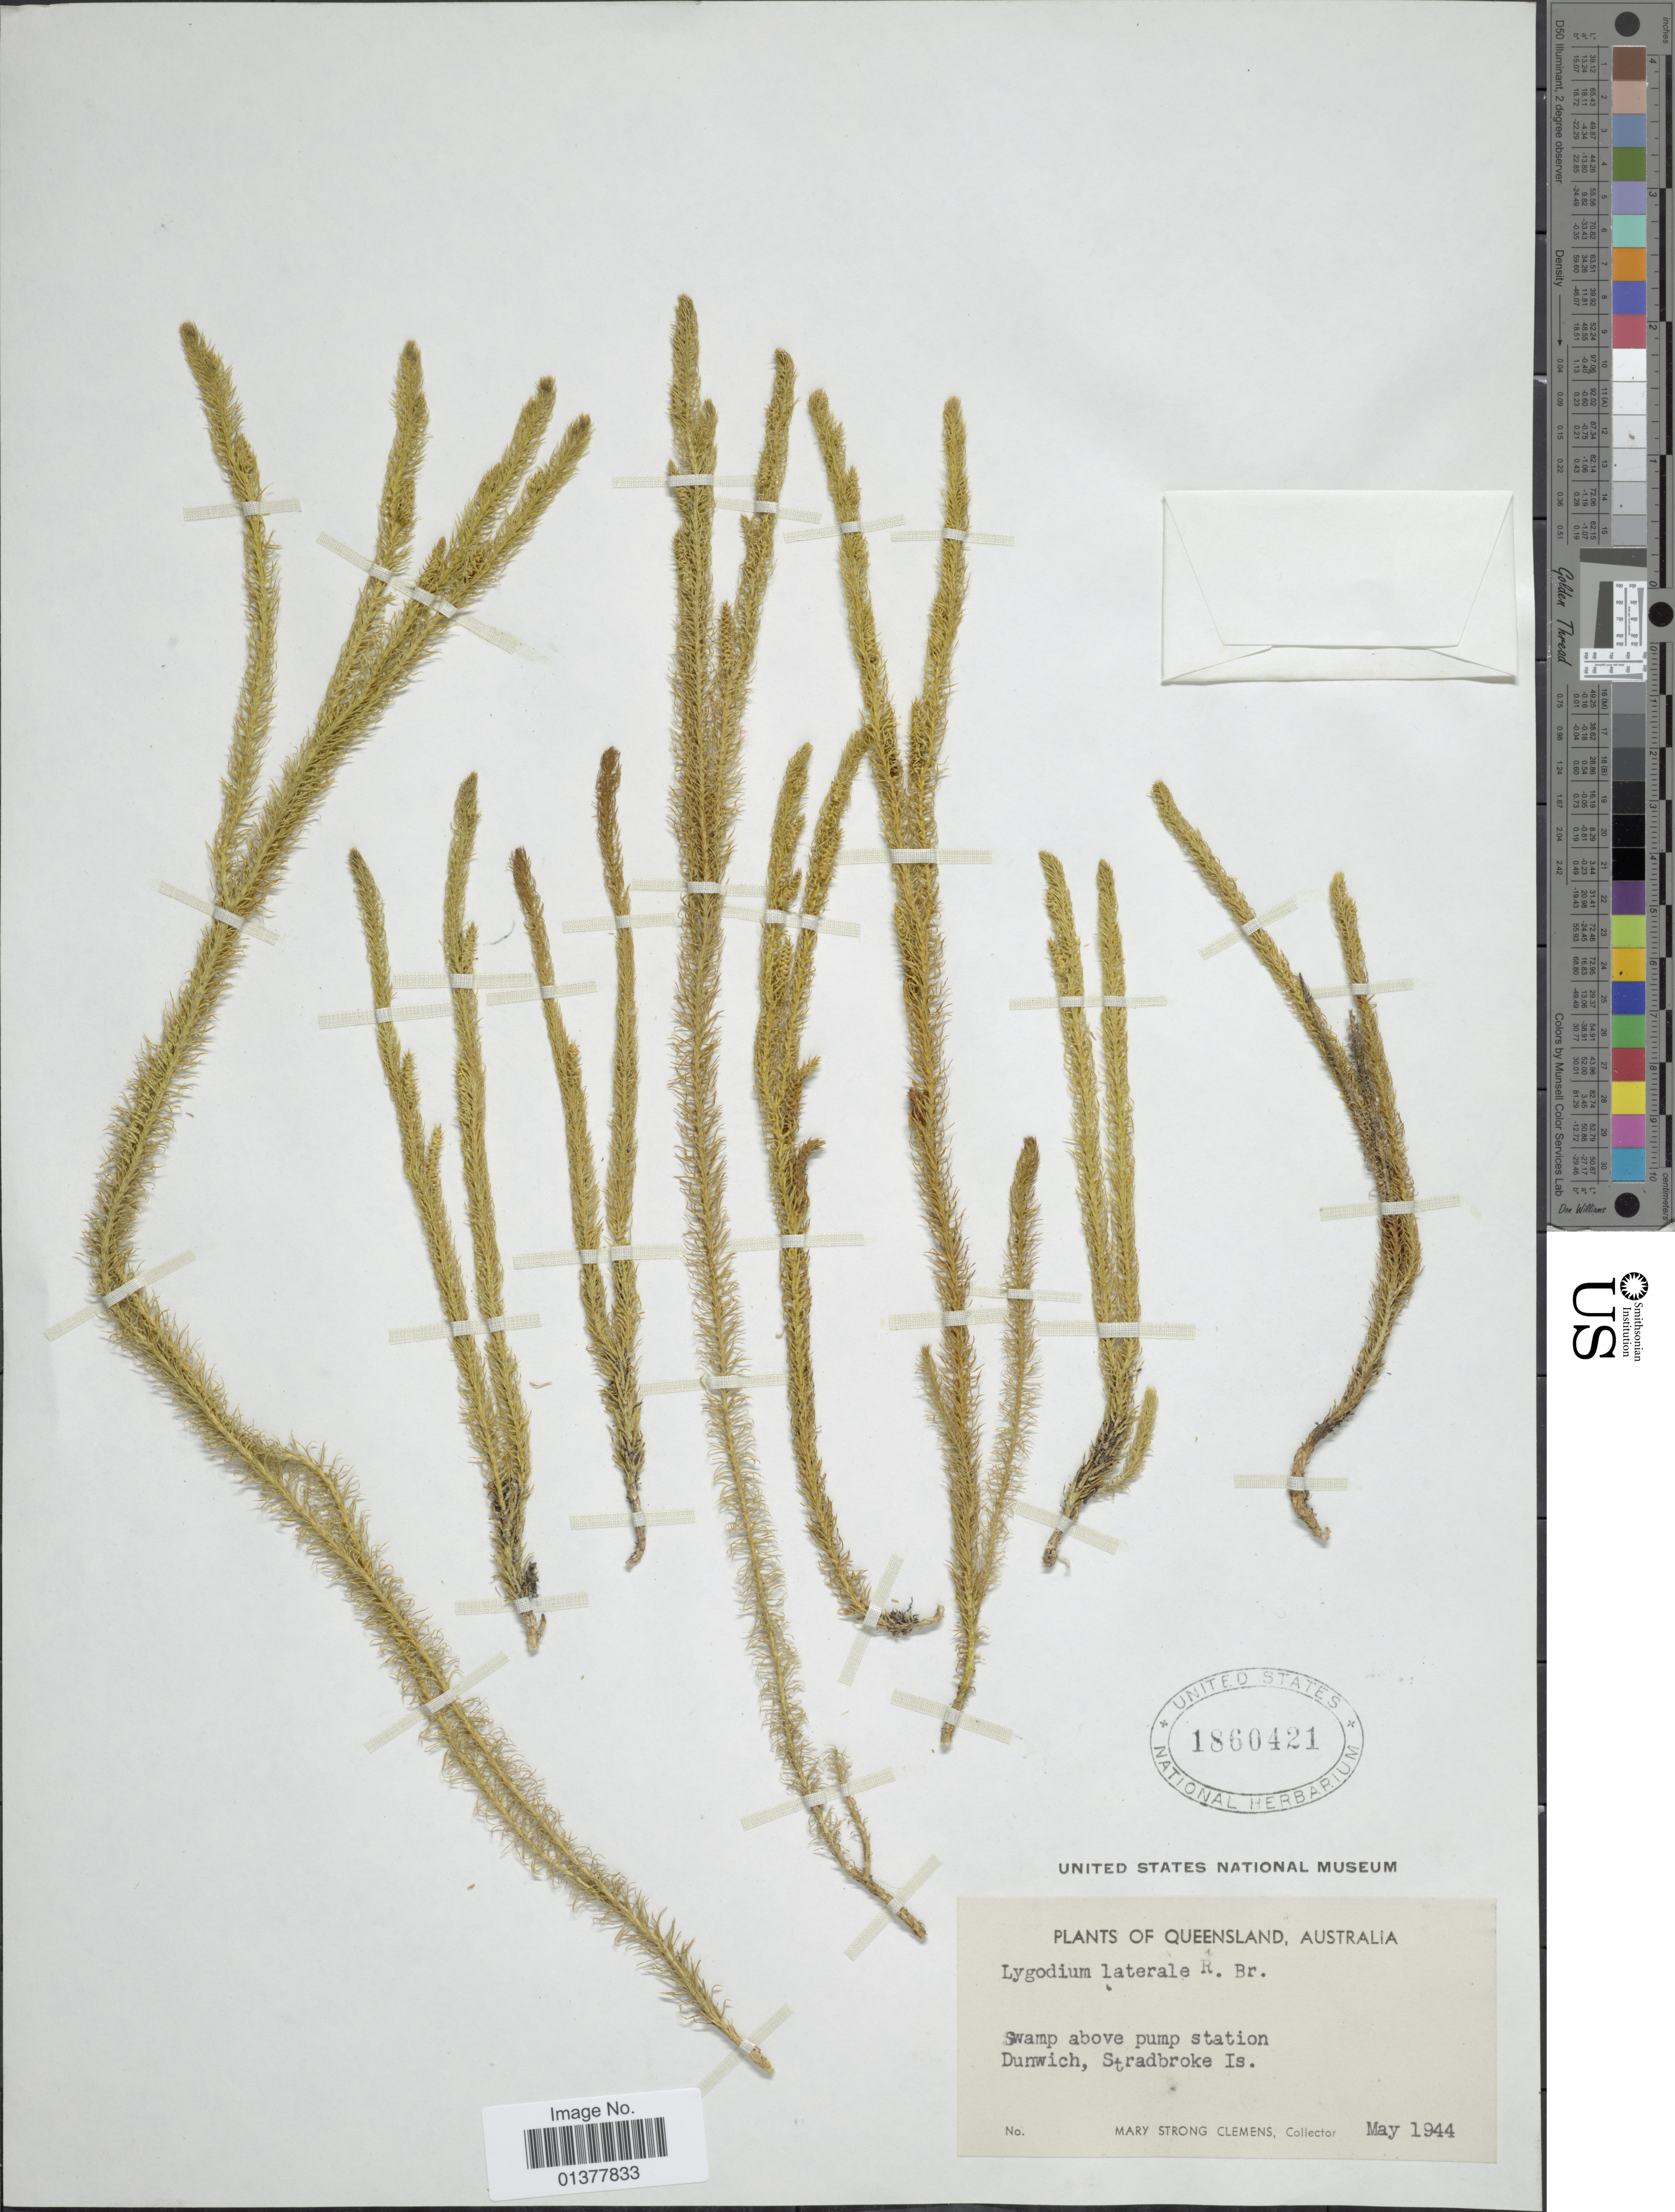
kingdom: Plantae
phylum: Tracheophyta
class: Lycopodiopsida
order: Lycopodiales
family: Lycopodiaceae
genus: Lateristachys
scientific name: Lateristachys lateralis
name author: (R. Br.) Holub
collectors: M. S. Clemens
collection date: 1944-05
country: Australia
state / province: Queensland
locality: Swamp above pump station Dunwich, Stradbroke Is.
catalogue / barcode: US 1860421